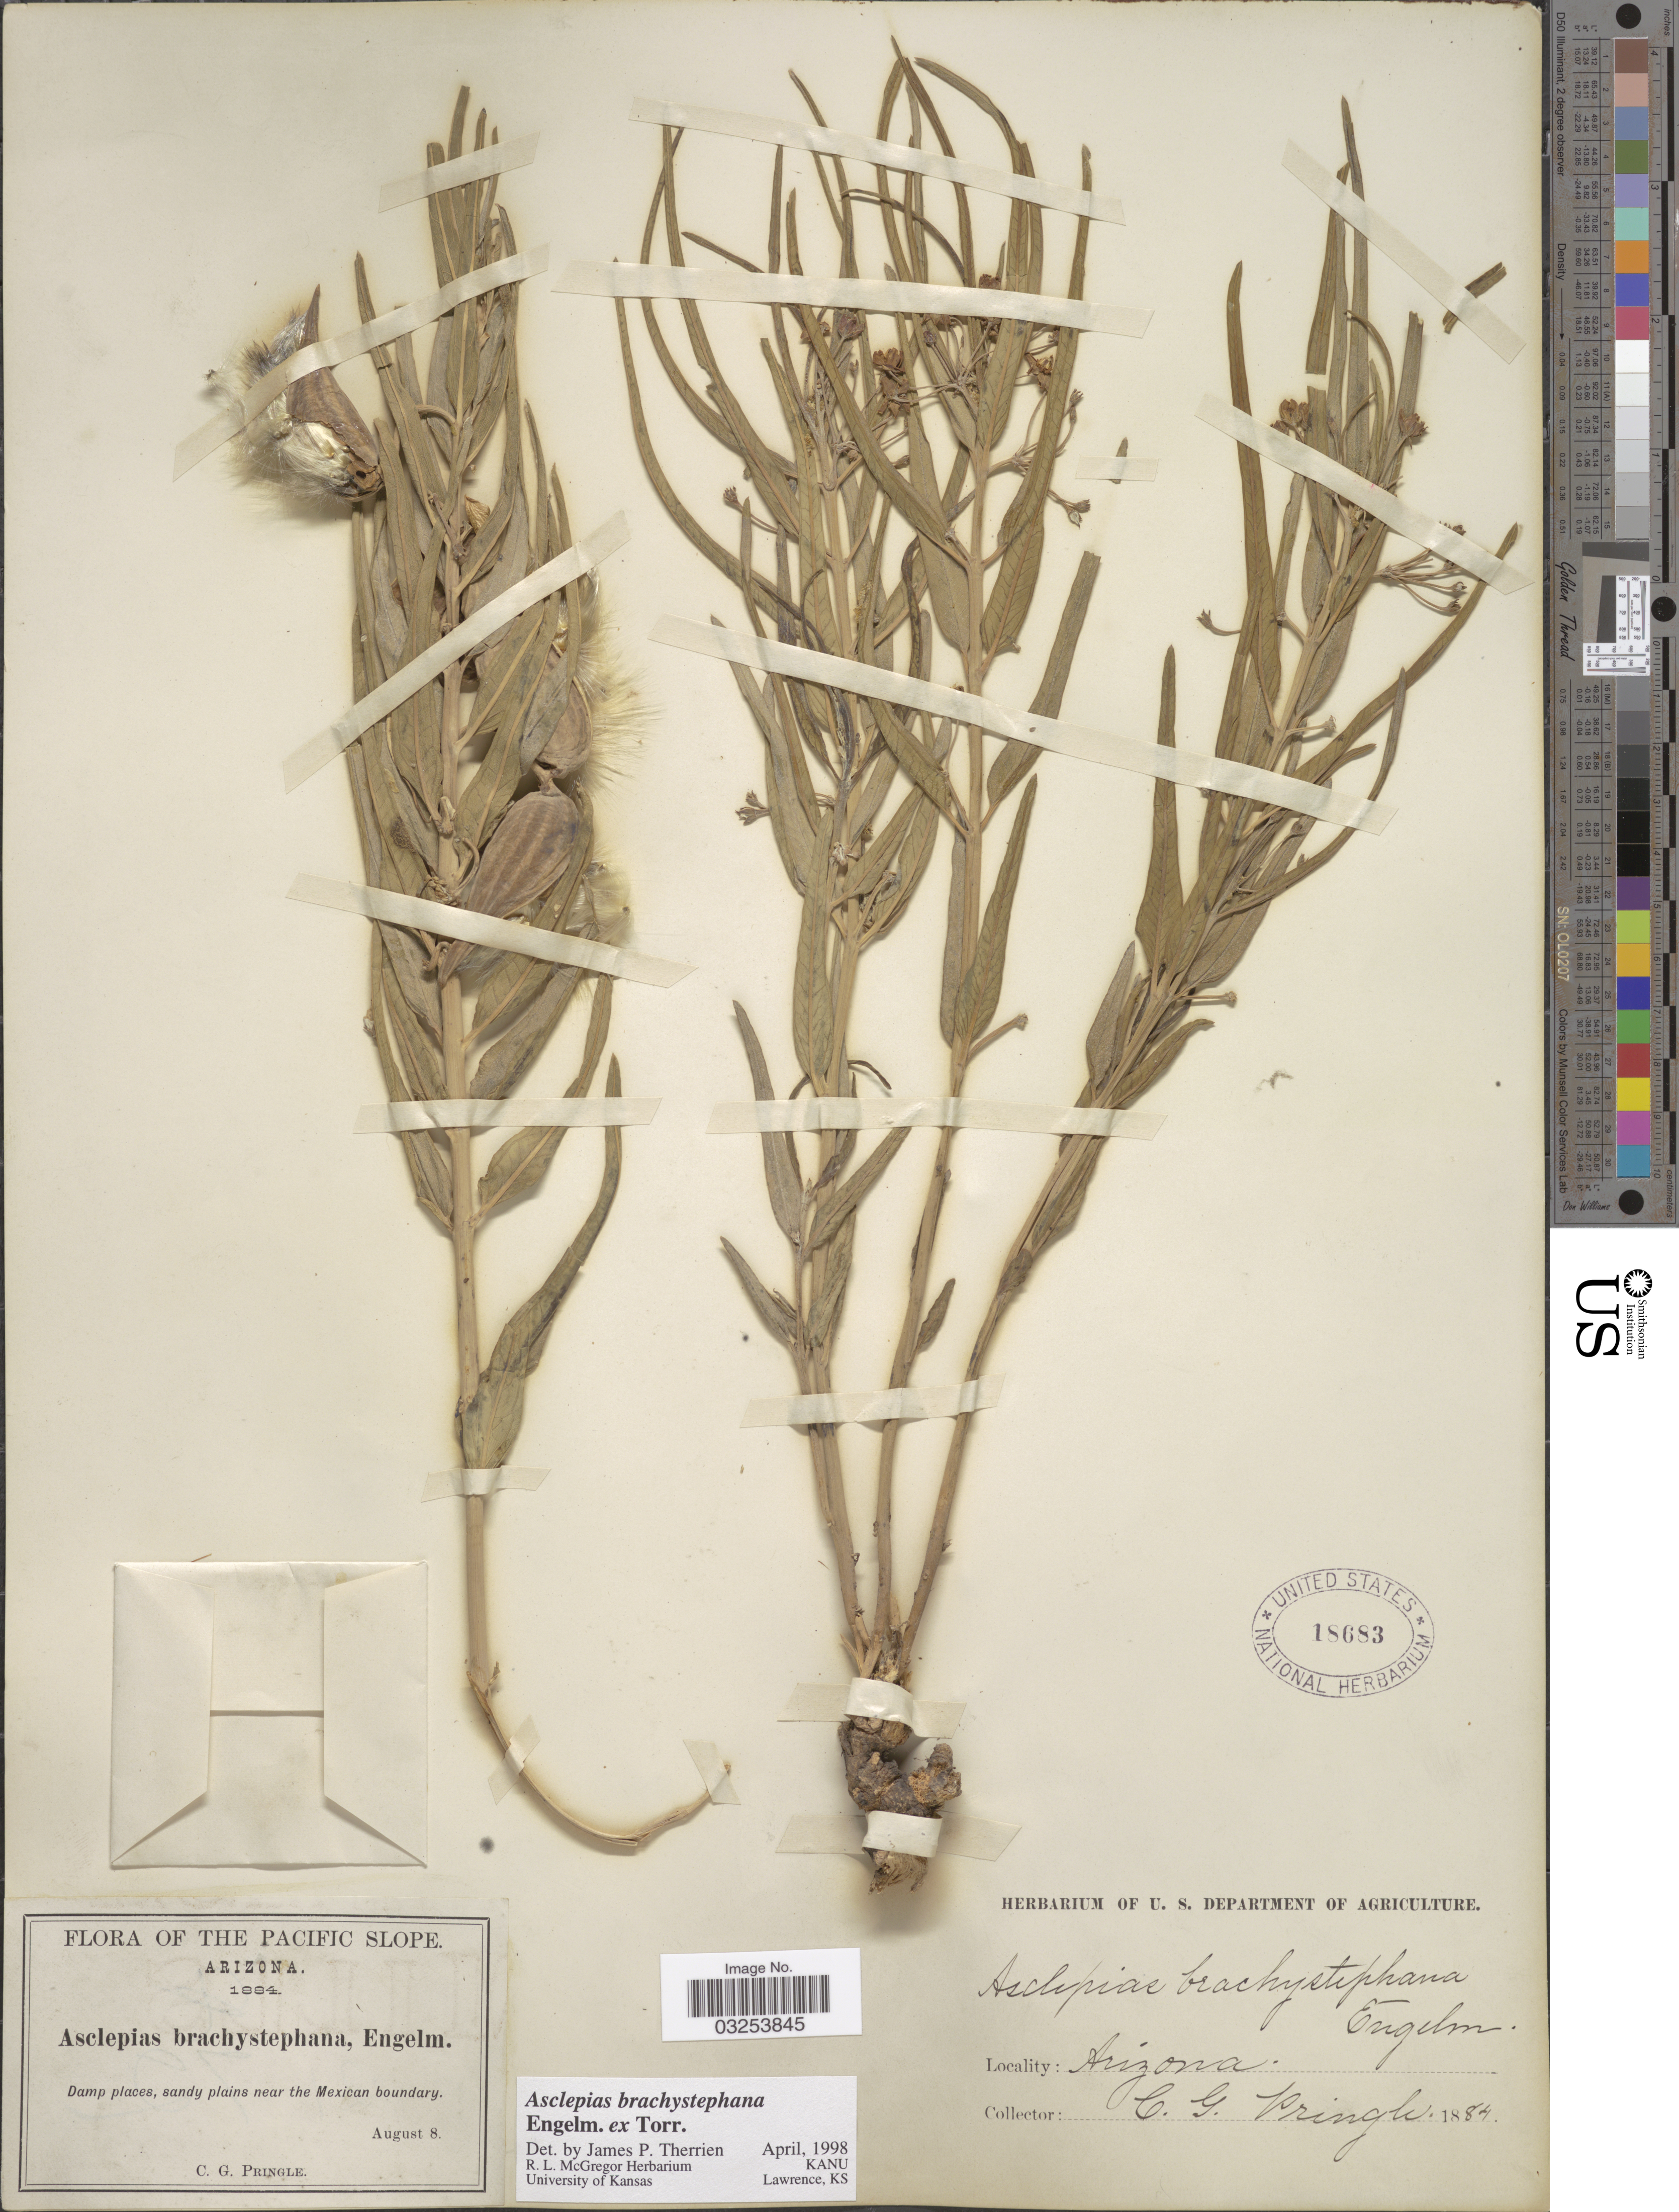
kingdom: Plantae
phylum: Tracheophyta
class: Magnoliopsida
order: Gentianales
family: Apocynaceae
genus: Asclepias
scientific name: Asclepias brachystephana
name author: Engelm. ex Torr.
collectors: C. G. Pringle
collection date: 1884-08-08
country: United States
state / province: Arizona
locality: The Pacific Slope. Damp places, sandy plains near the Mexican boundary.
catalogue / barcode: US 18683